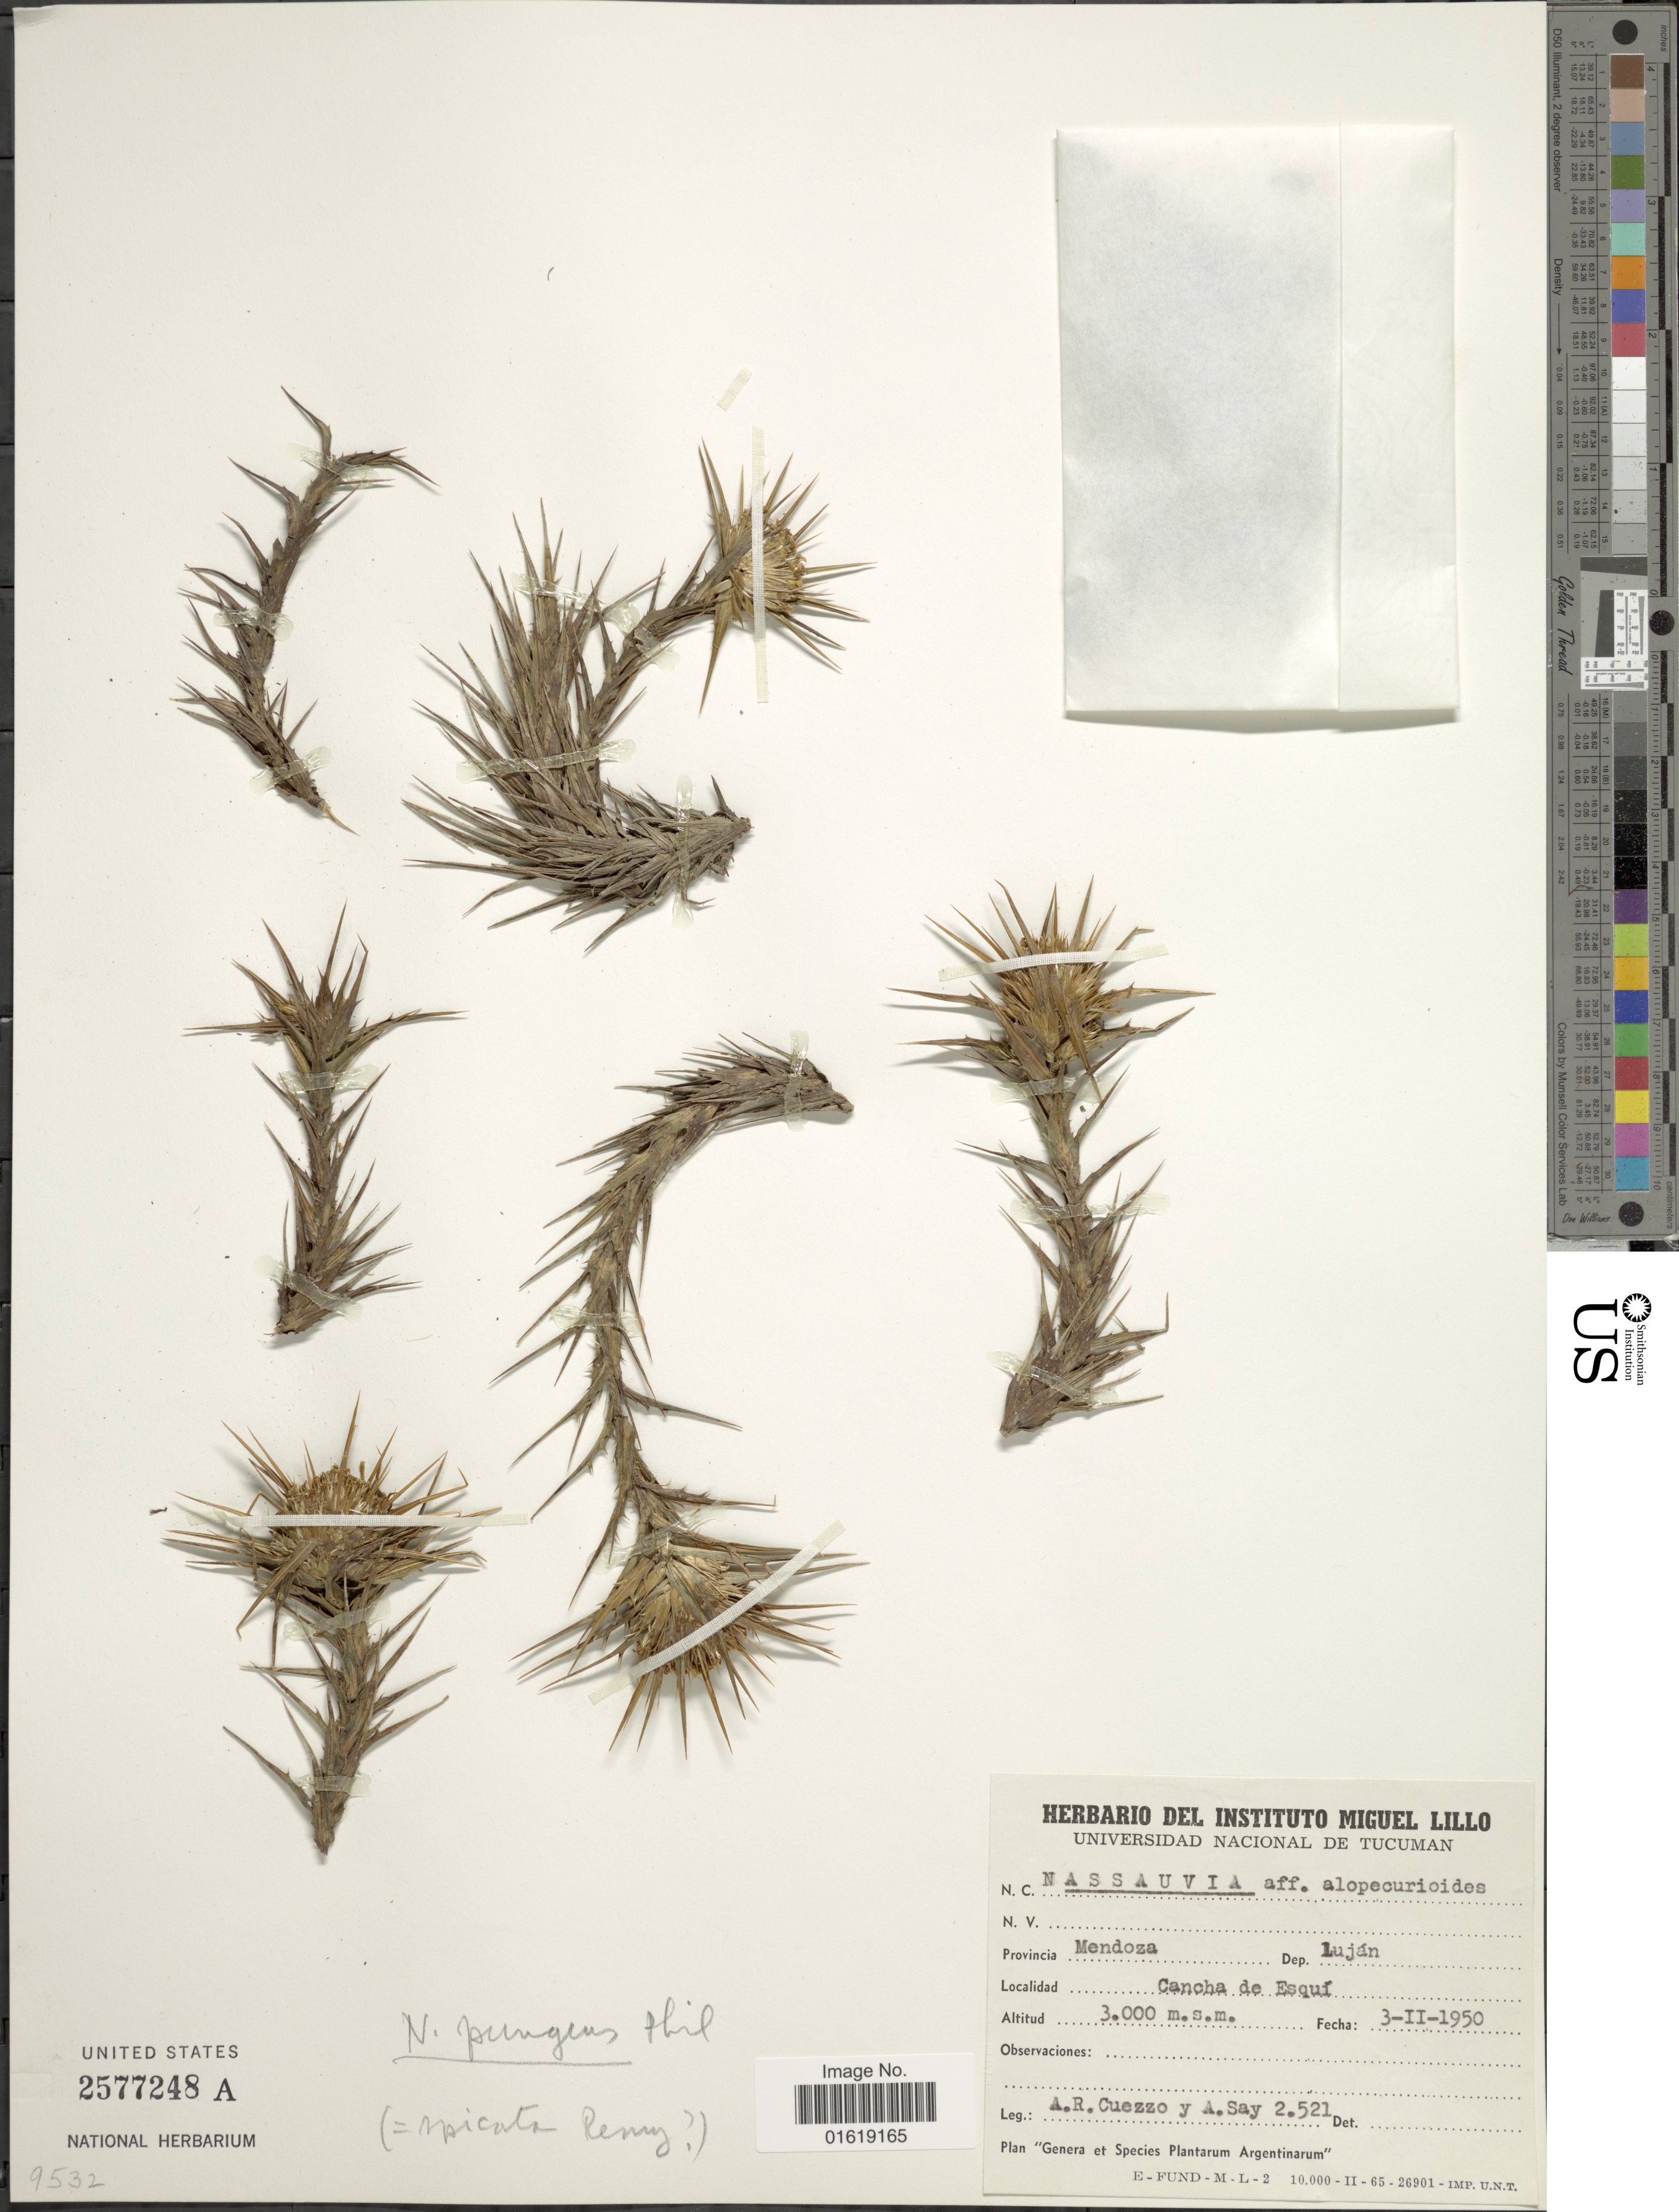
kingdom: Plantae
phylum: Tracheophyta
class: Magnoliopsida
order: Asterales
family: Asteraceae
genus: Nassauvia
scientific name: Nassauvia pyramidalis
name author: Meyen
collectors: A. Cuezzo & A. Say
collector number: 2521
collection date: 1950-02-03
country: Argentina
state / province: Mendoza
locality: Provincia Mendoza. Dep. Luján. Cancha de Esquí.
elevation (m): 3000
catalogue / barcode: US 2577248A